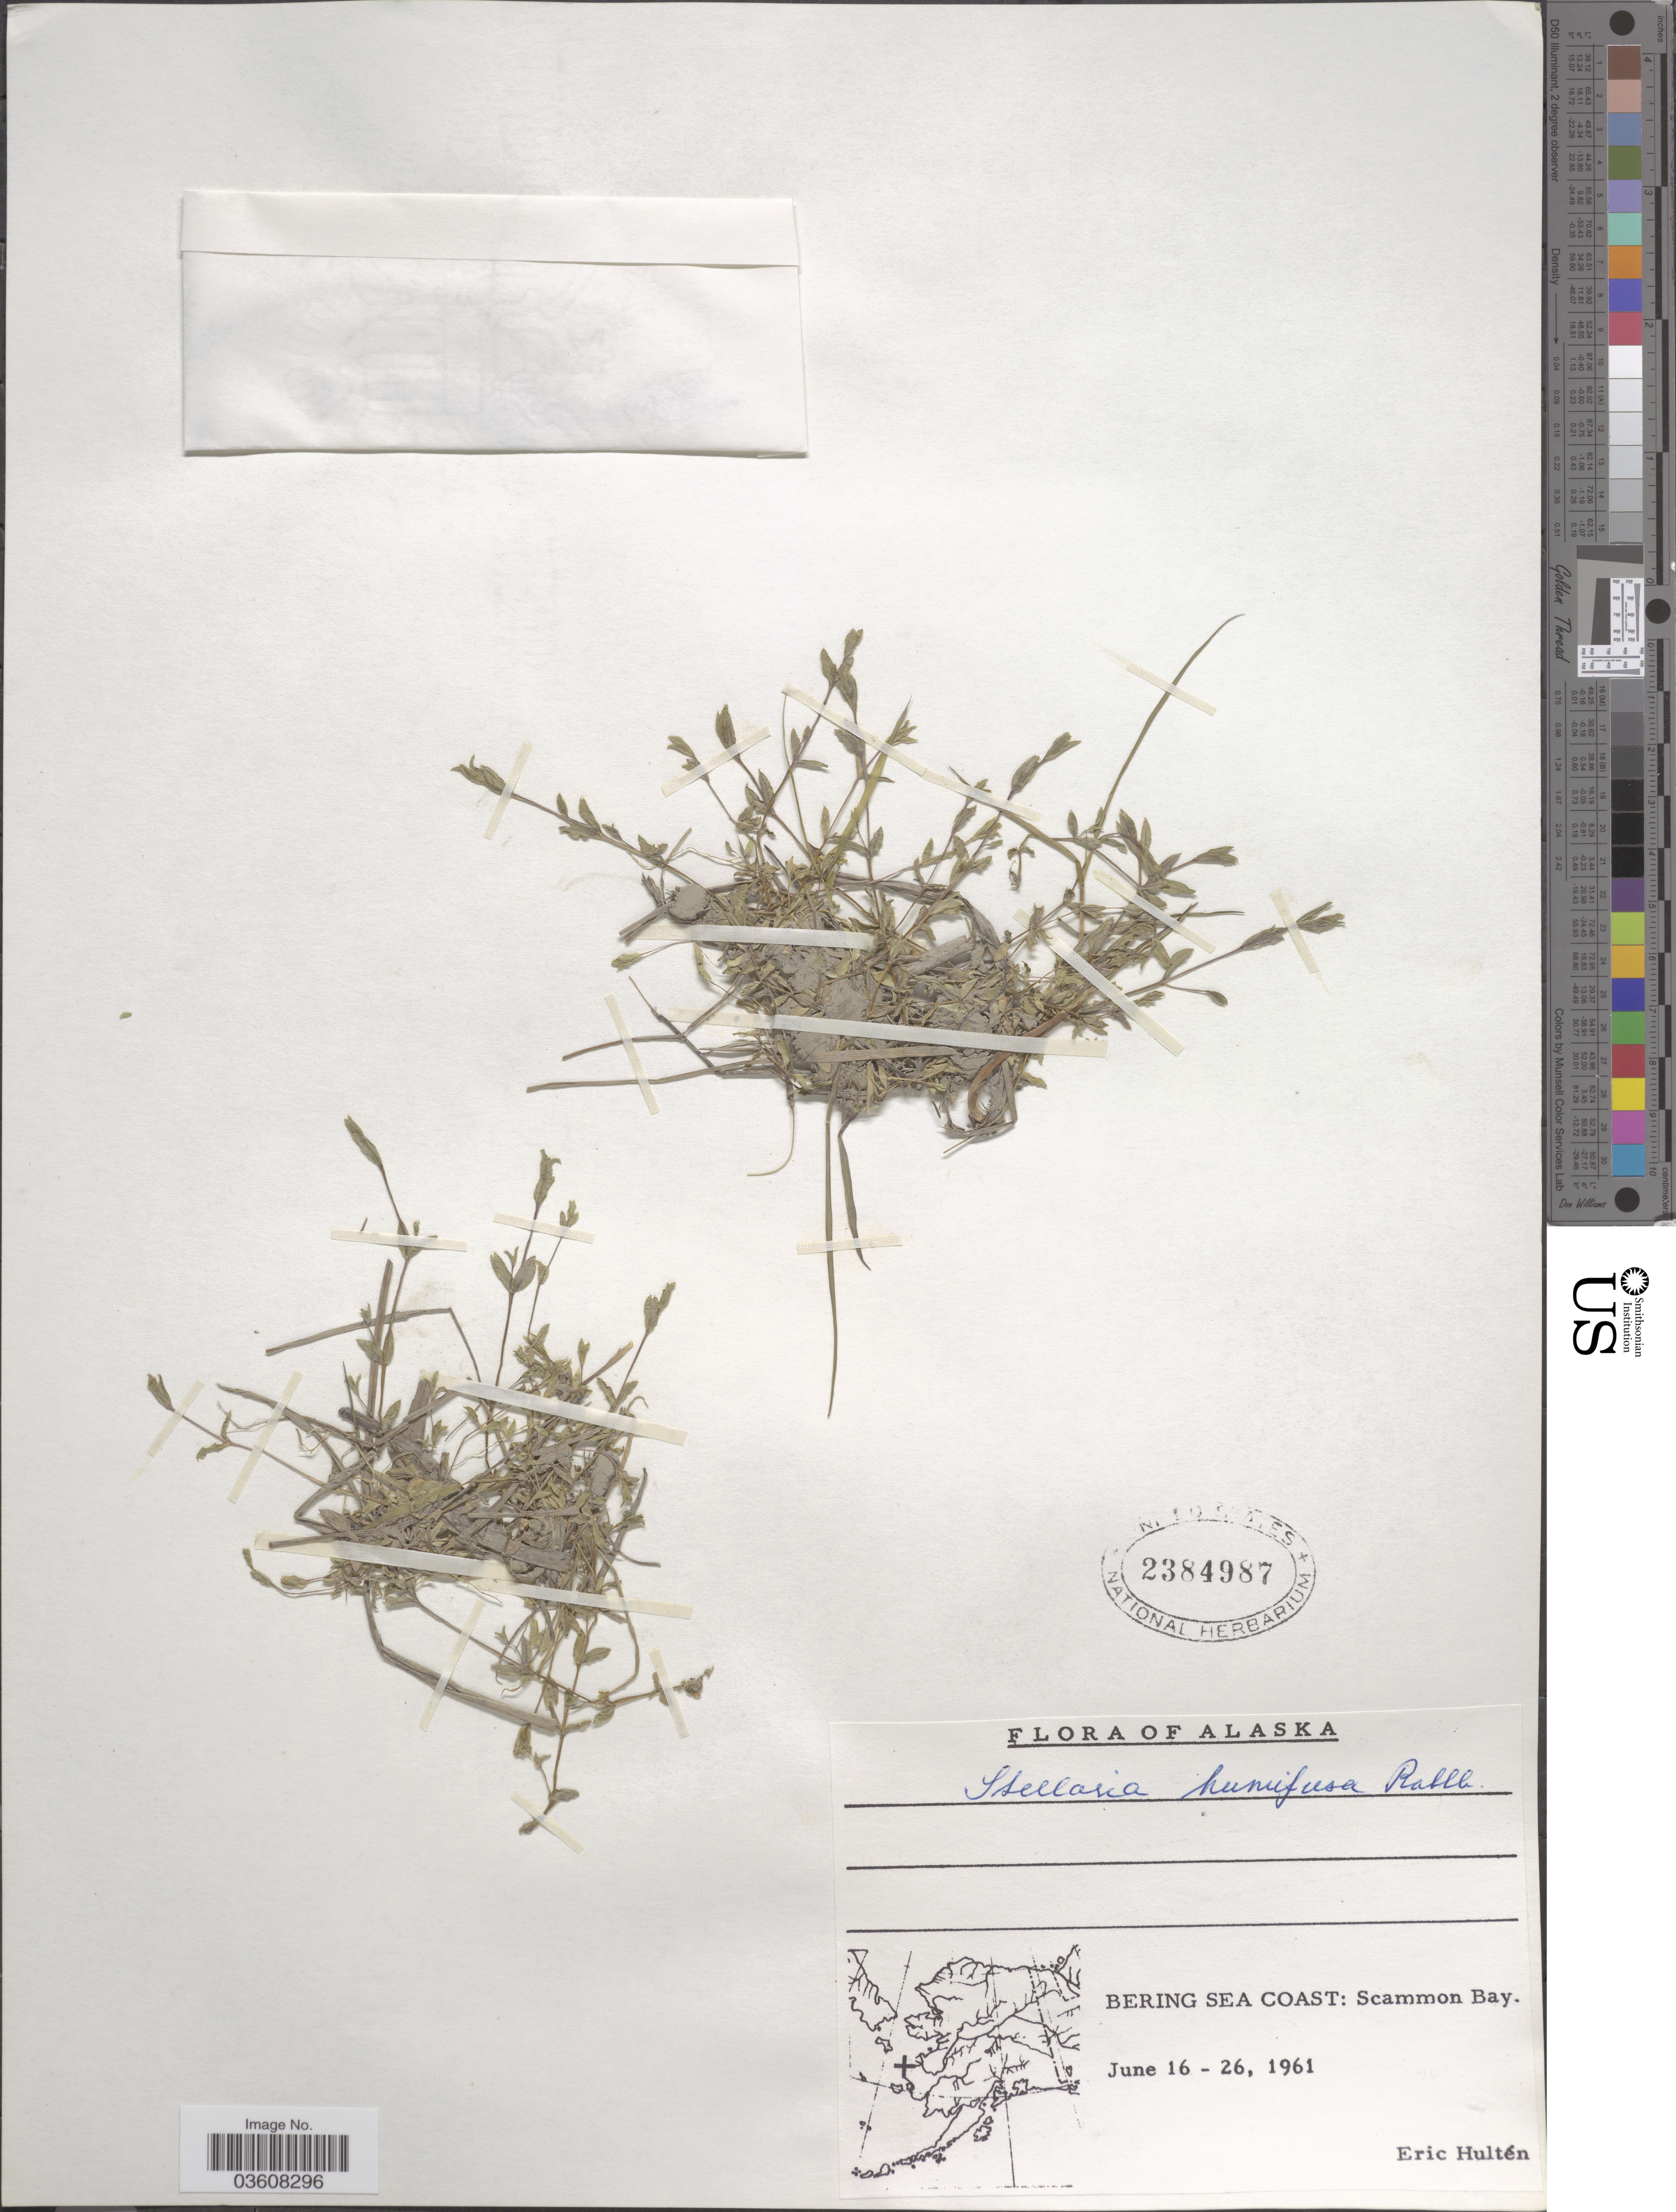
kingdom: Plantae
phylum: Tracheophyta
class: Magnoliopsida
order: Caryophyllales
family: Caryophyllaceae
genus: Stellaria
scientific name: Stellaria humifusa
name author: Rottb.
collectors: E. G. Hultén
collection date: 1961-06-16/1961-06-26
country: United States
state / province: Alaska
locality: Bering Sea Coast: Scammon Bay.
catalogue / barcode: US 2384987